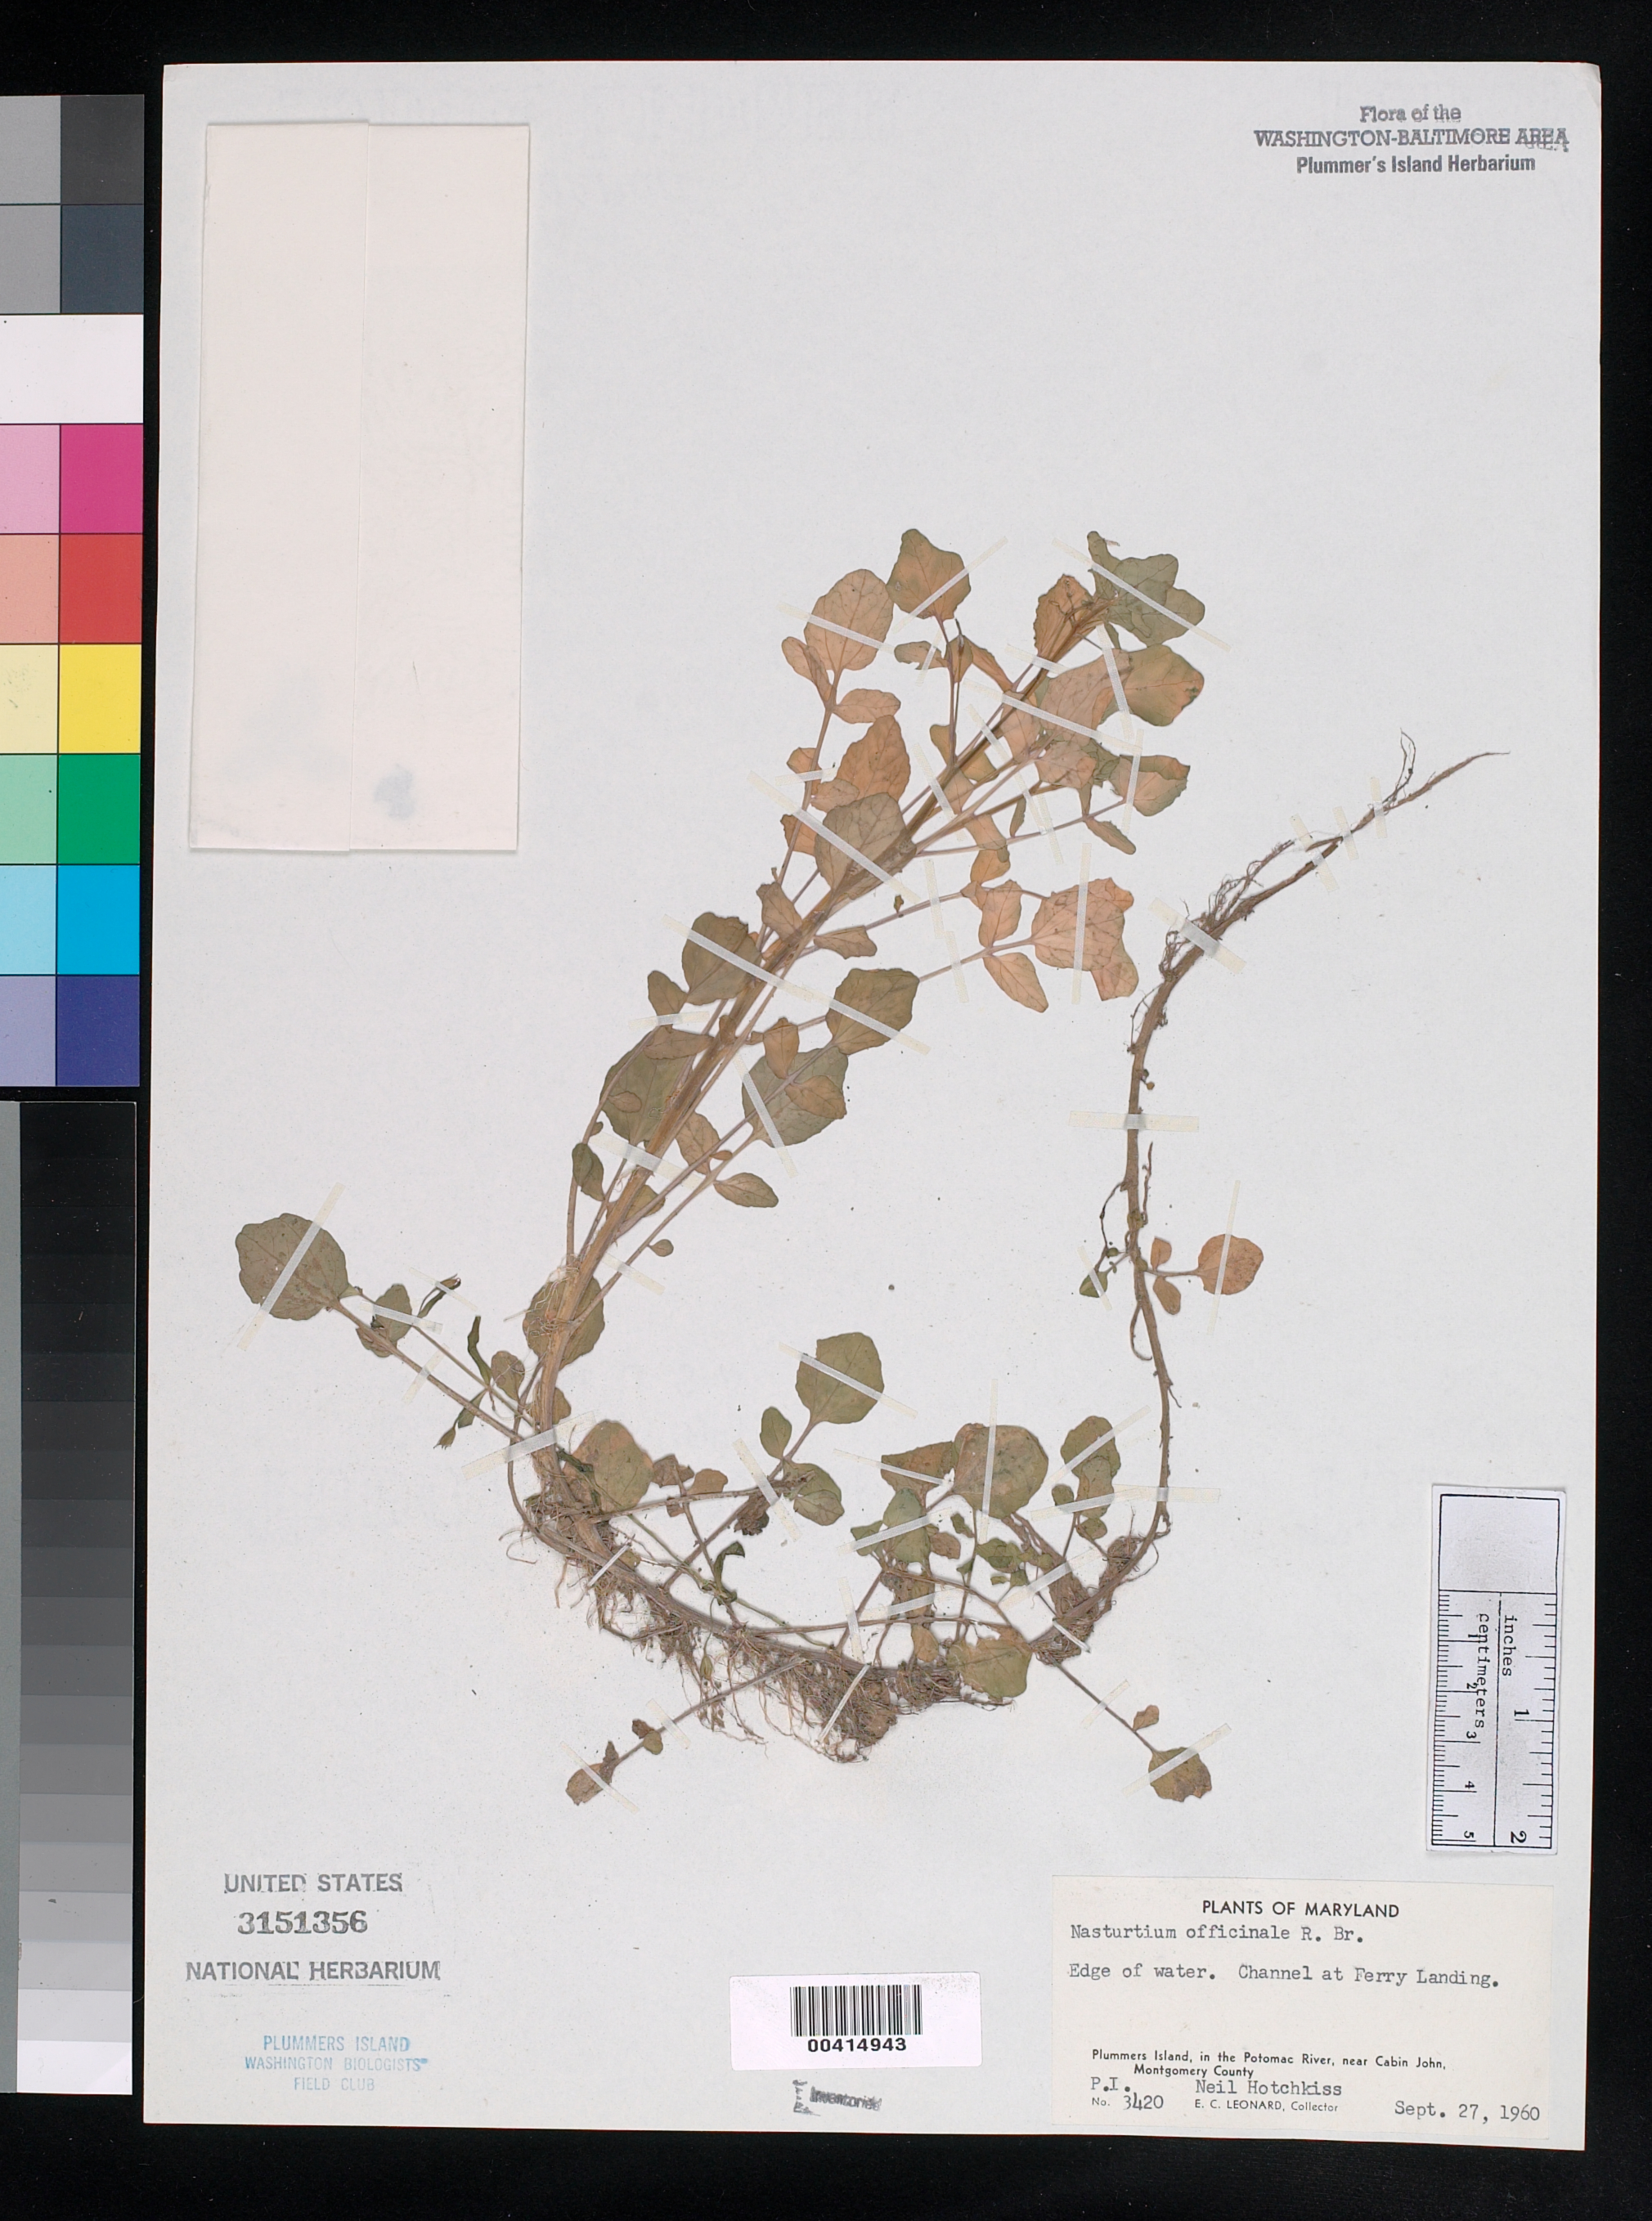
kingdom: Plantae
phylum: Tracheophyta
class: Magnoliopsida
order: Brassicales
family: Brassicaceae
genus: Nasturtium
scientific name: Nasturtium officinale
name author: R. Br.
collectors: E. C. Leonard & N. Hotchkiss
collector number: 3420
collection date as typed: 27 Sep 1960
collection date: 1960-09-27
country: United States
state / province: Maryland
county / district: Montgomery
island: Plummers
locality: Plummer's Island; channel at Ferry Landing C. & O. Canal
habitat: Edge of water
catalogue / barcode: US 3151356